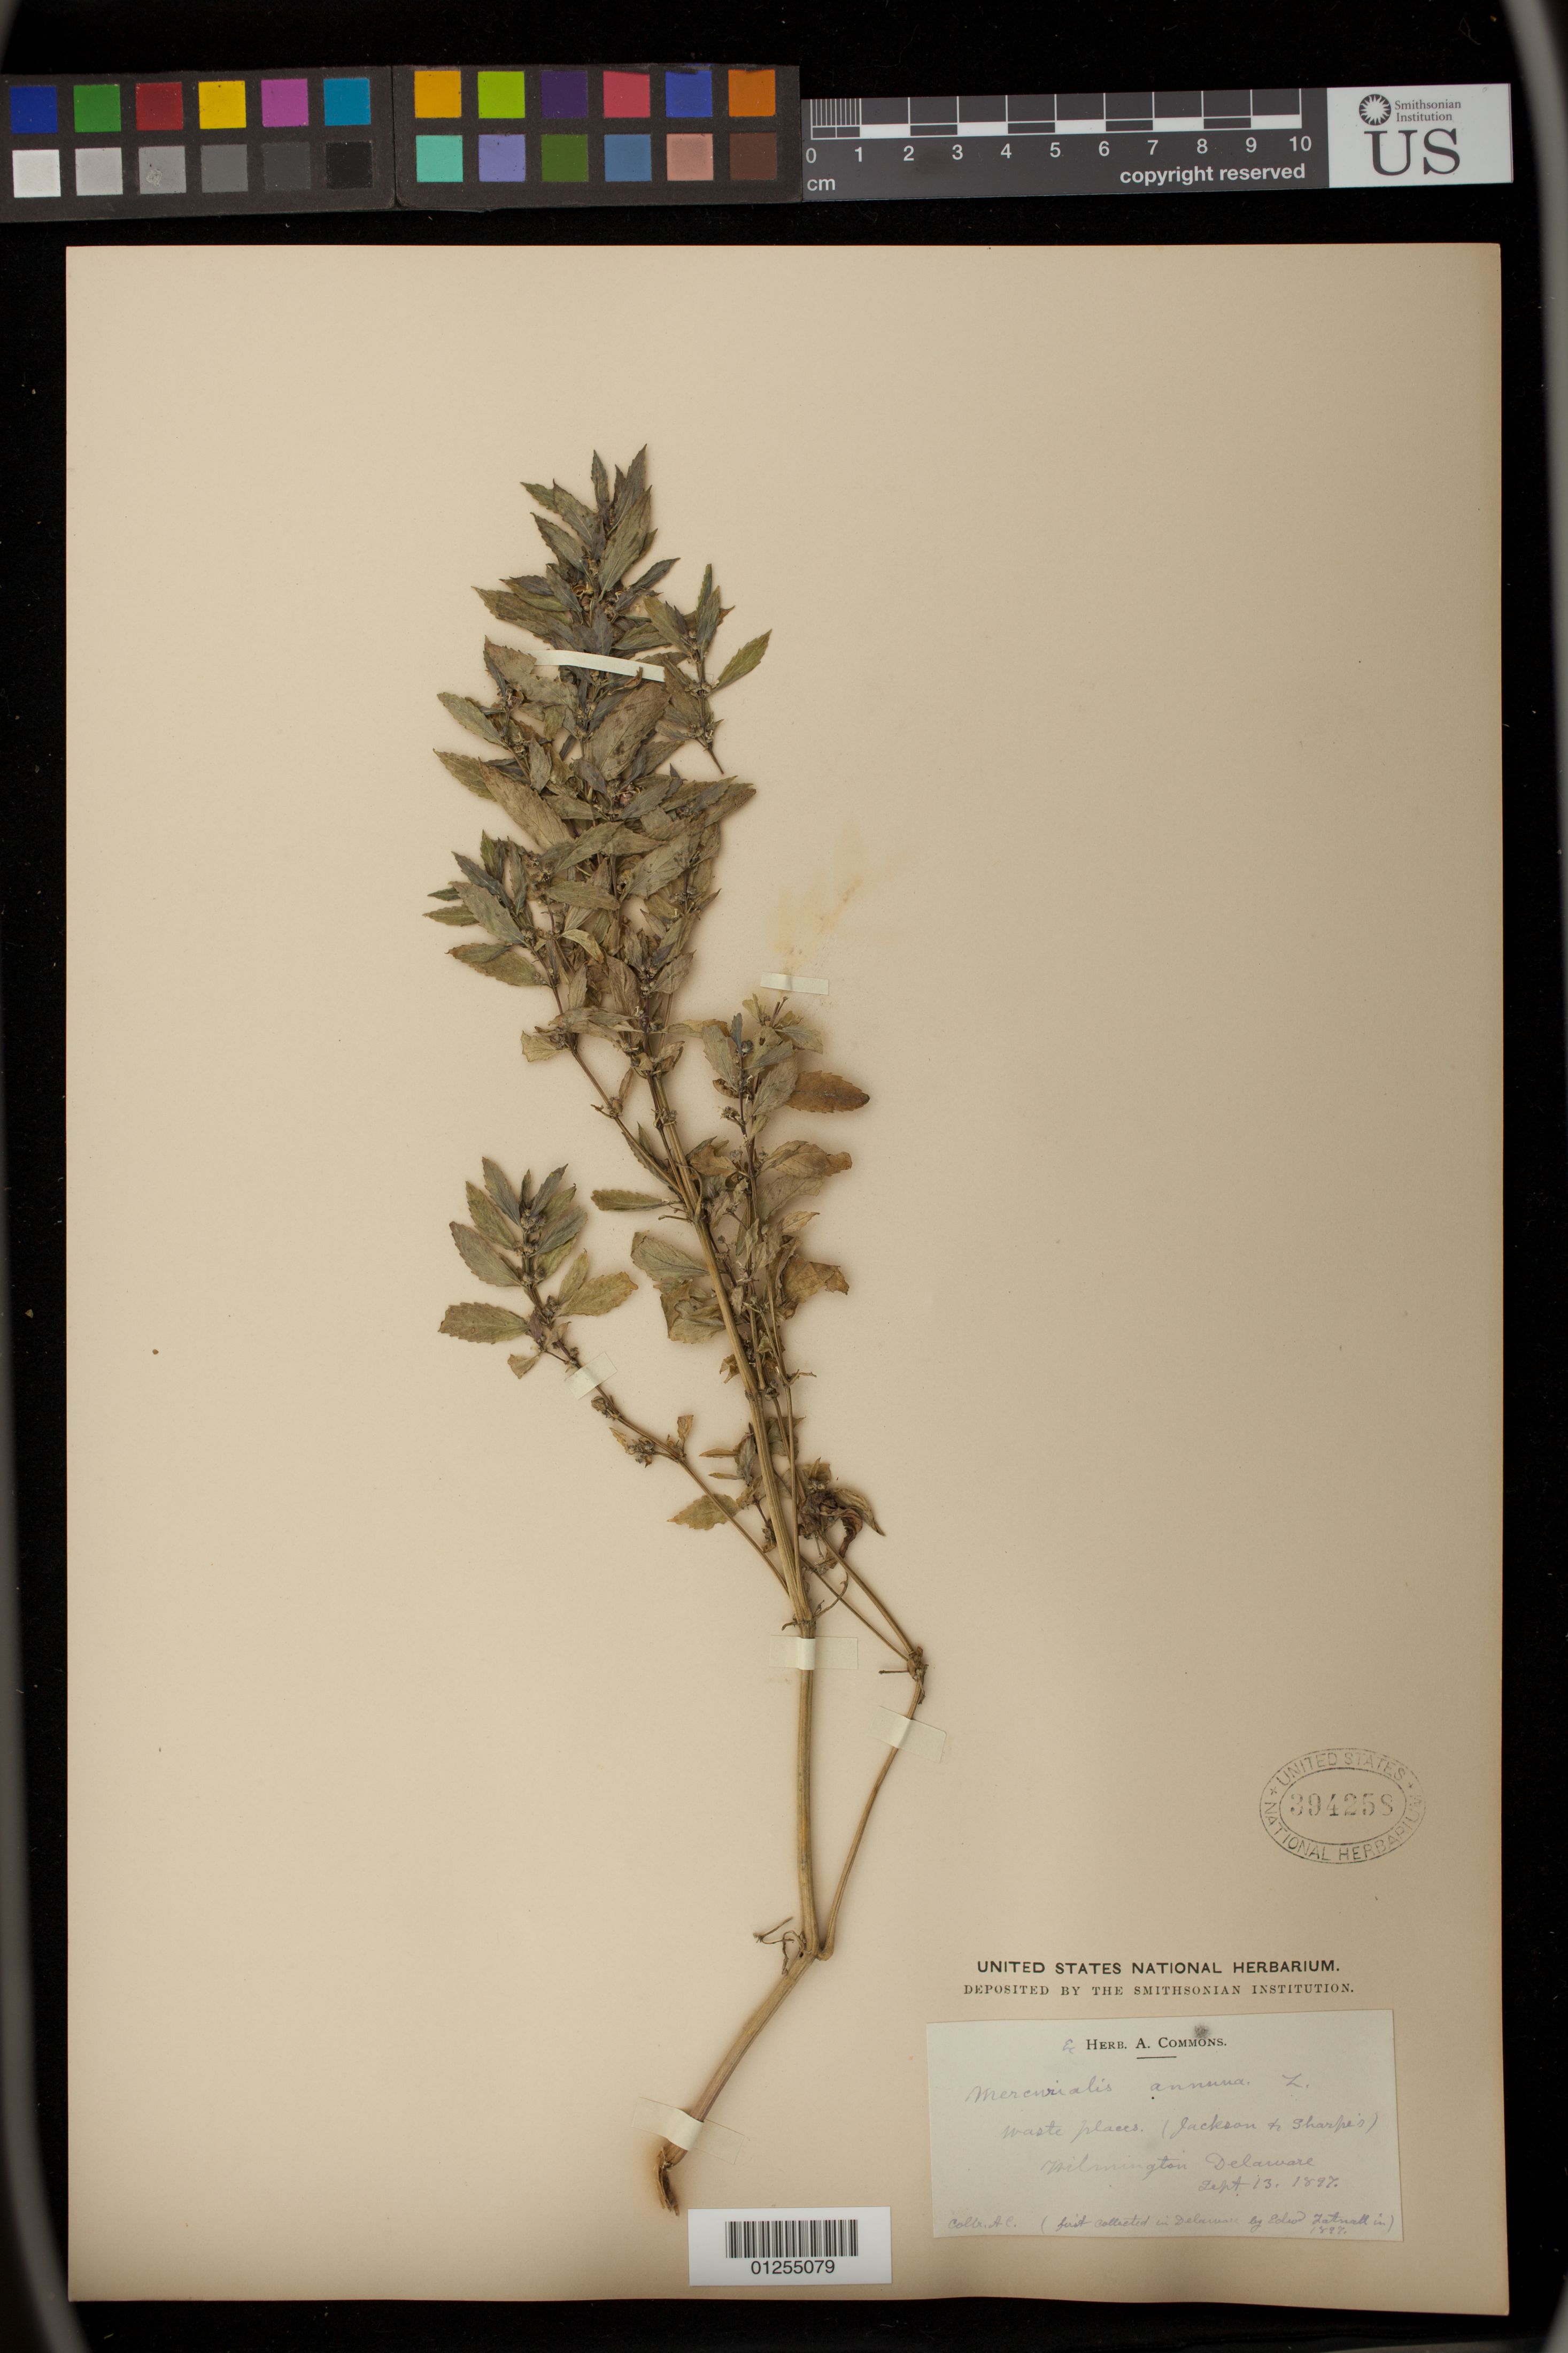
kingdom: Plantae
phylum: Tracheophyta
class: Magnoliopsida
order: Malpighiales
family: Euphorbiaceae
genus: Mercurialis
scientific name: Mercurialis annua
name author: L.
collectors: A. Commons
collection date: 1897-09-13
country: United States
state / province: Delaware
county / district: New Castle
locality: Waste places. (Jackson to Sharpe's) Wilmington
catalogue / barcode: US 394258